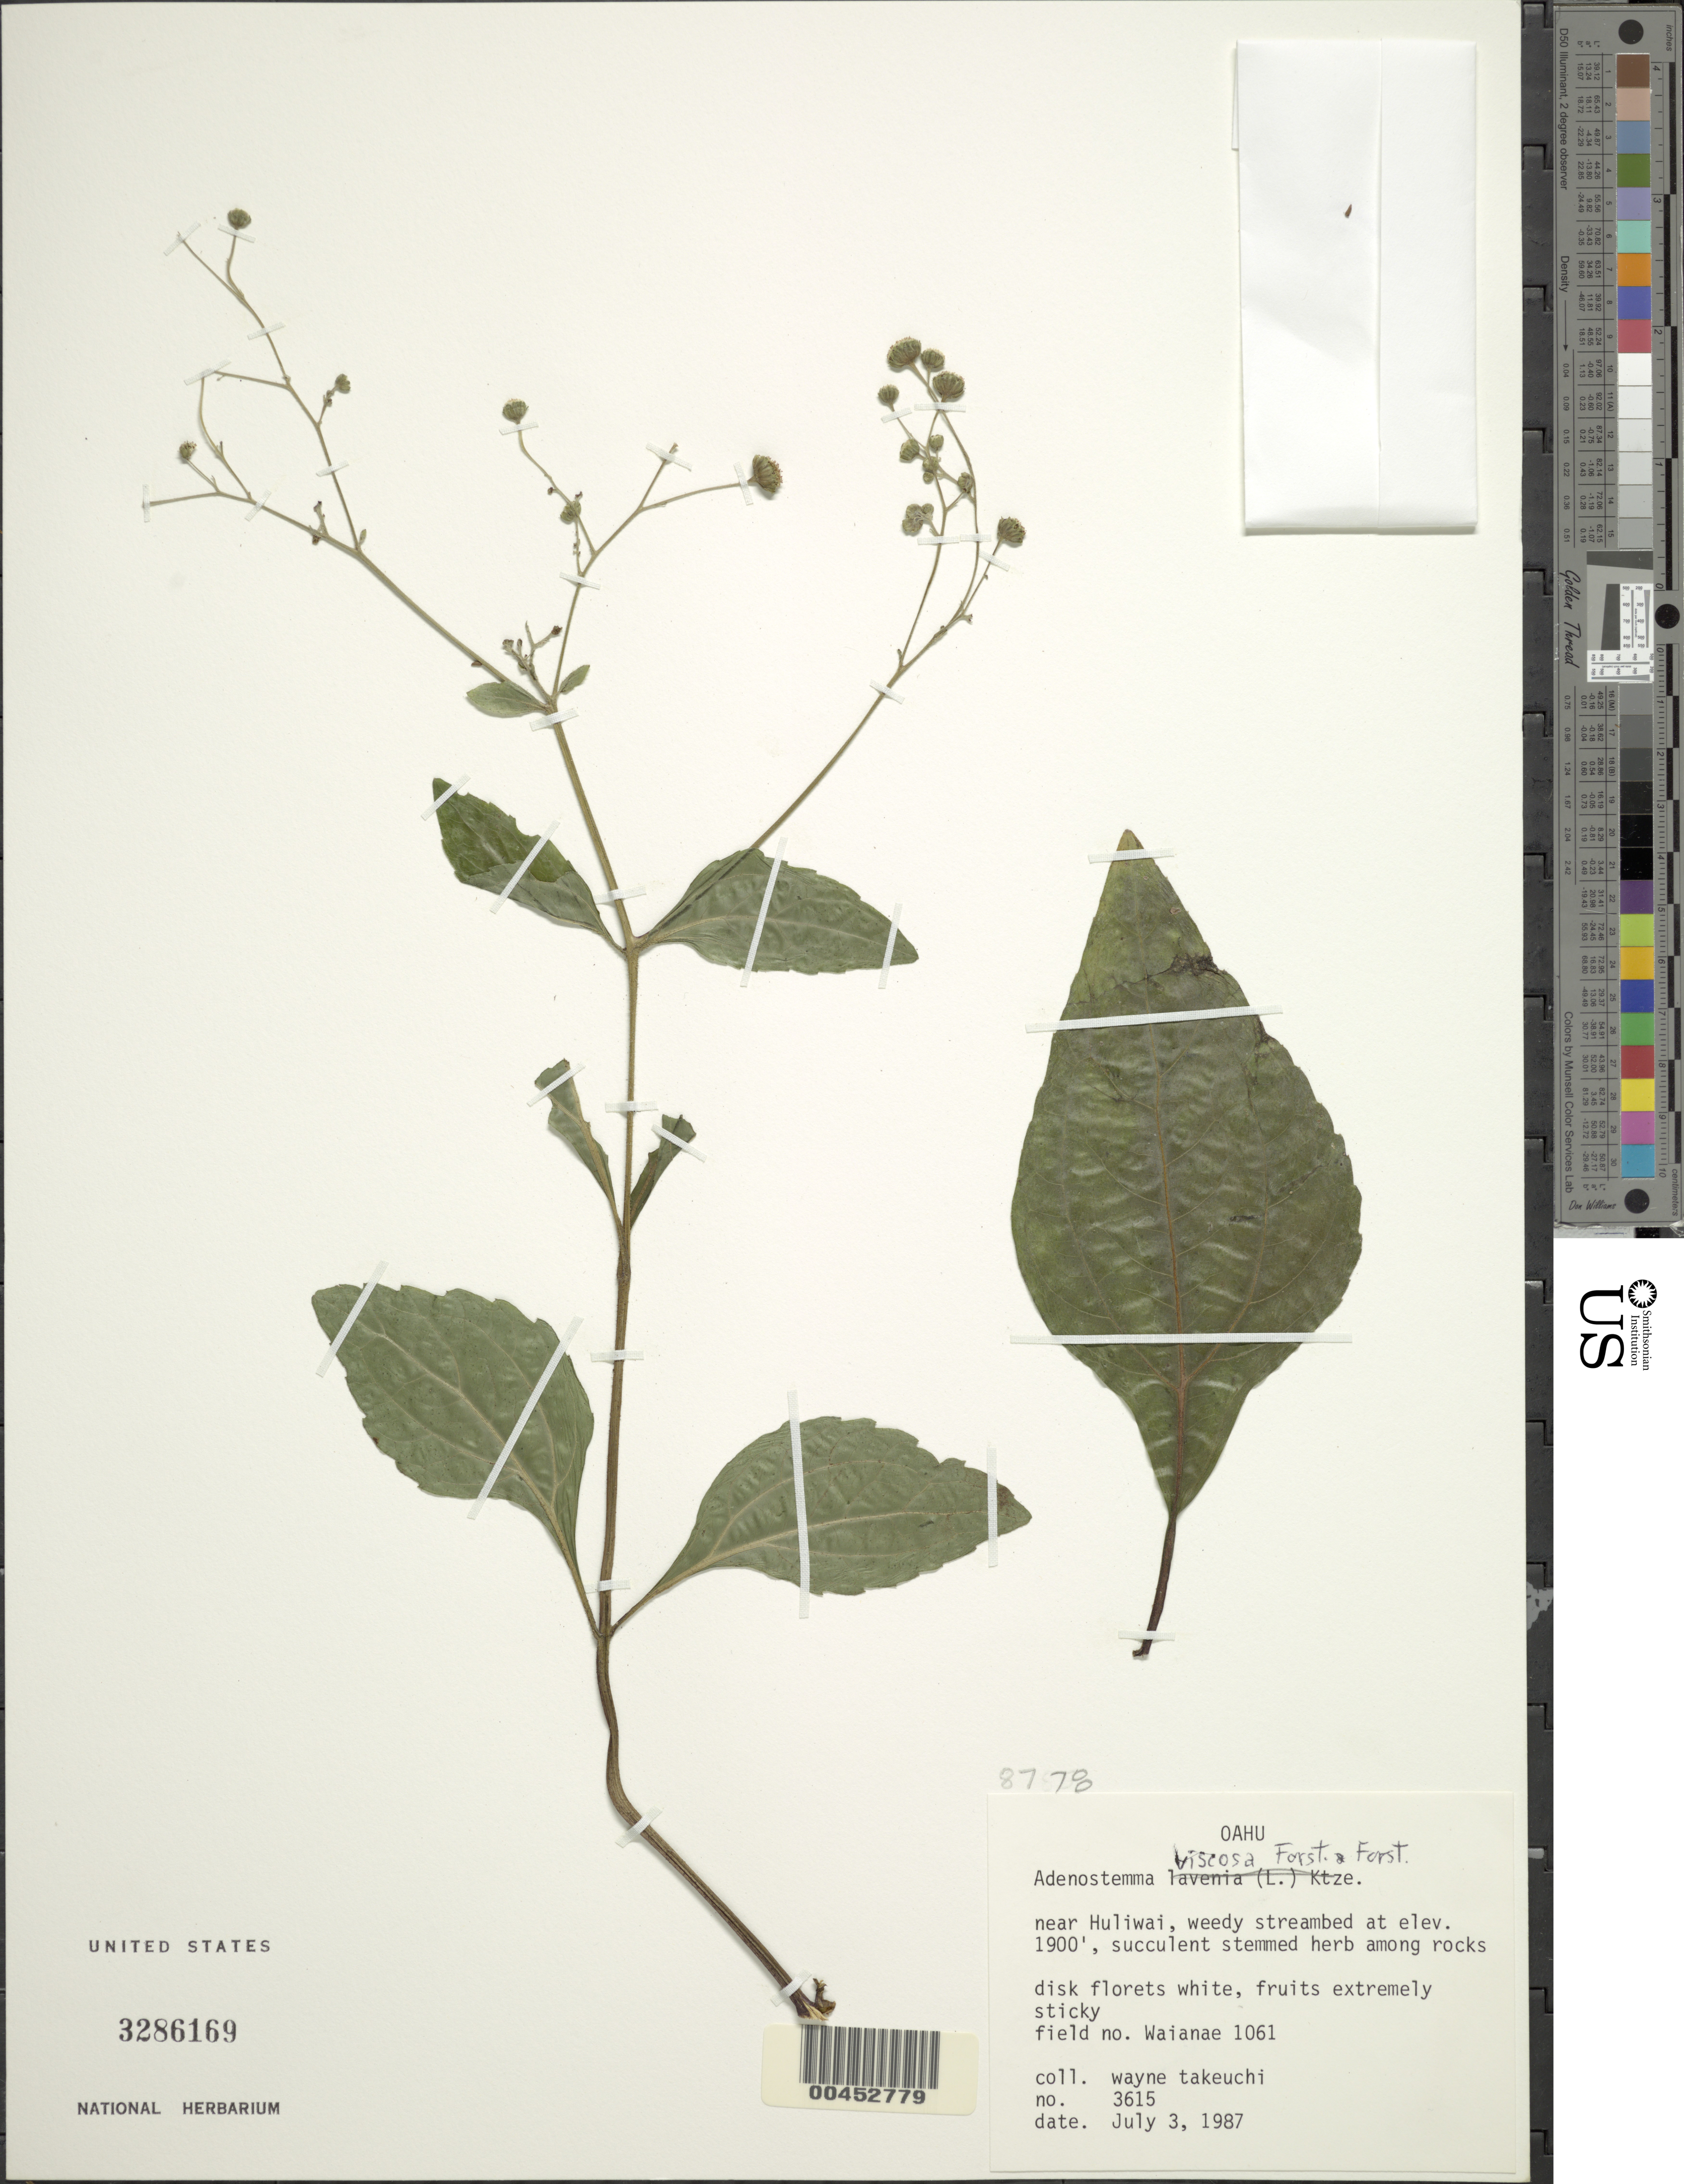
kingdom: Plantae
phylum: Tracheophyta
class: Magnoliopsida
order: Asterales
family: Asteraceae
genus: Adenostemma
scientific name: Adenostemma viscosum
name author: J.R. Forst. & G. Forst.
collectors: W. N. Takeuchi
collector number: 3615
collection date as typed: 3 Jul 1987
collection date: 1987-07-03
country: United States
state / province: Hawaii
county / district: Honolulu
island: Oahu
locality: Near Huliwai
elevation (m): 579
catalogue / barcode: US 3286169